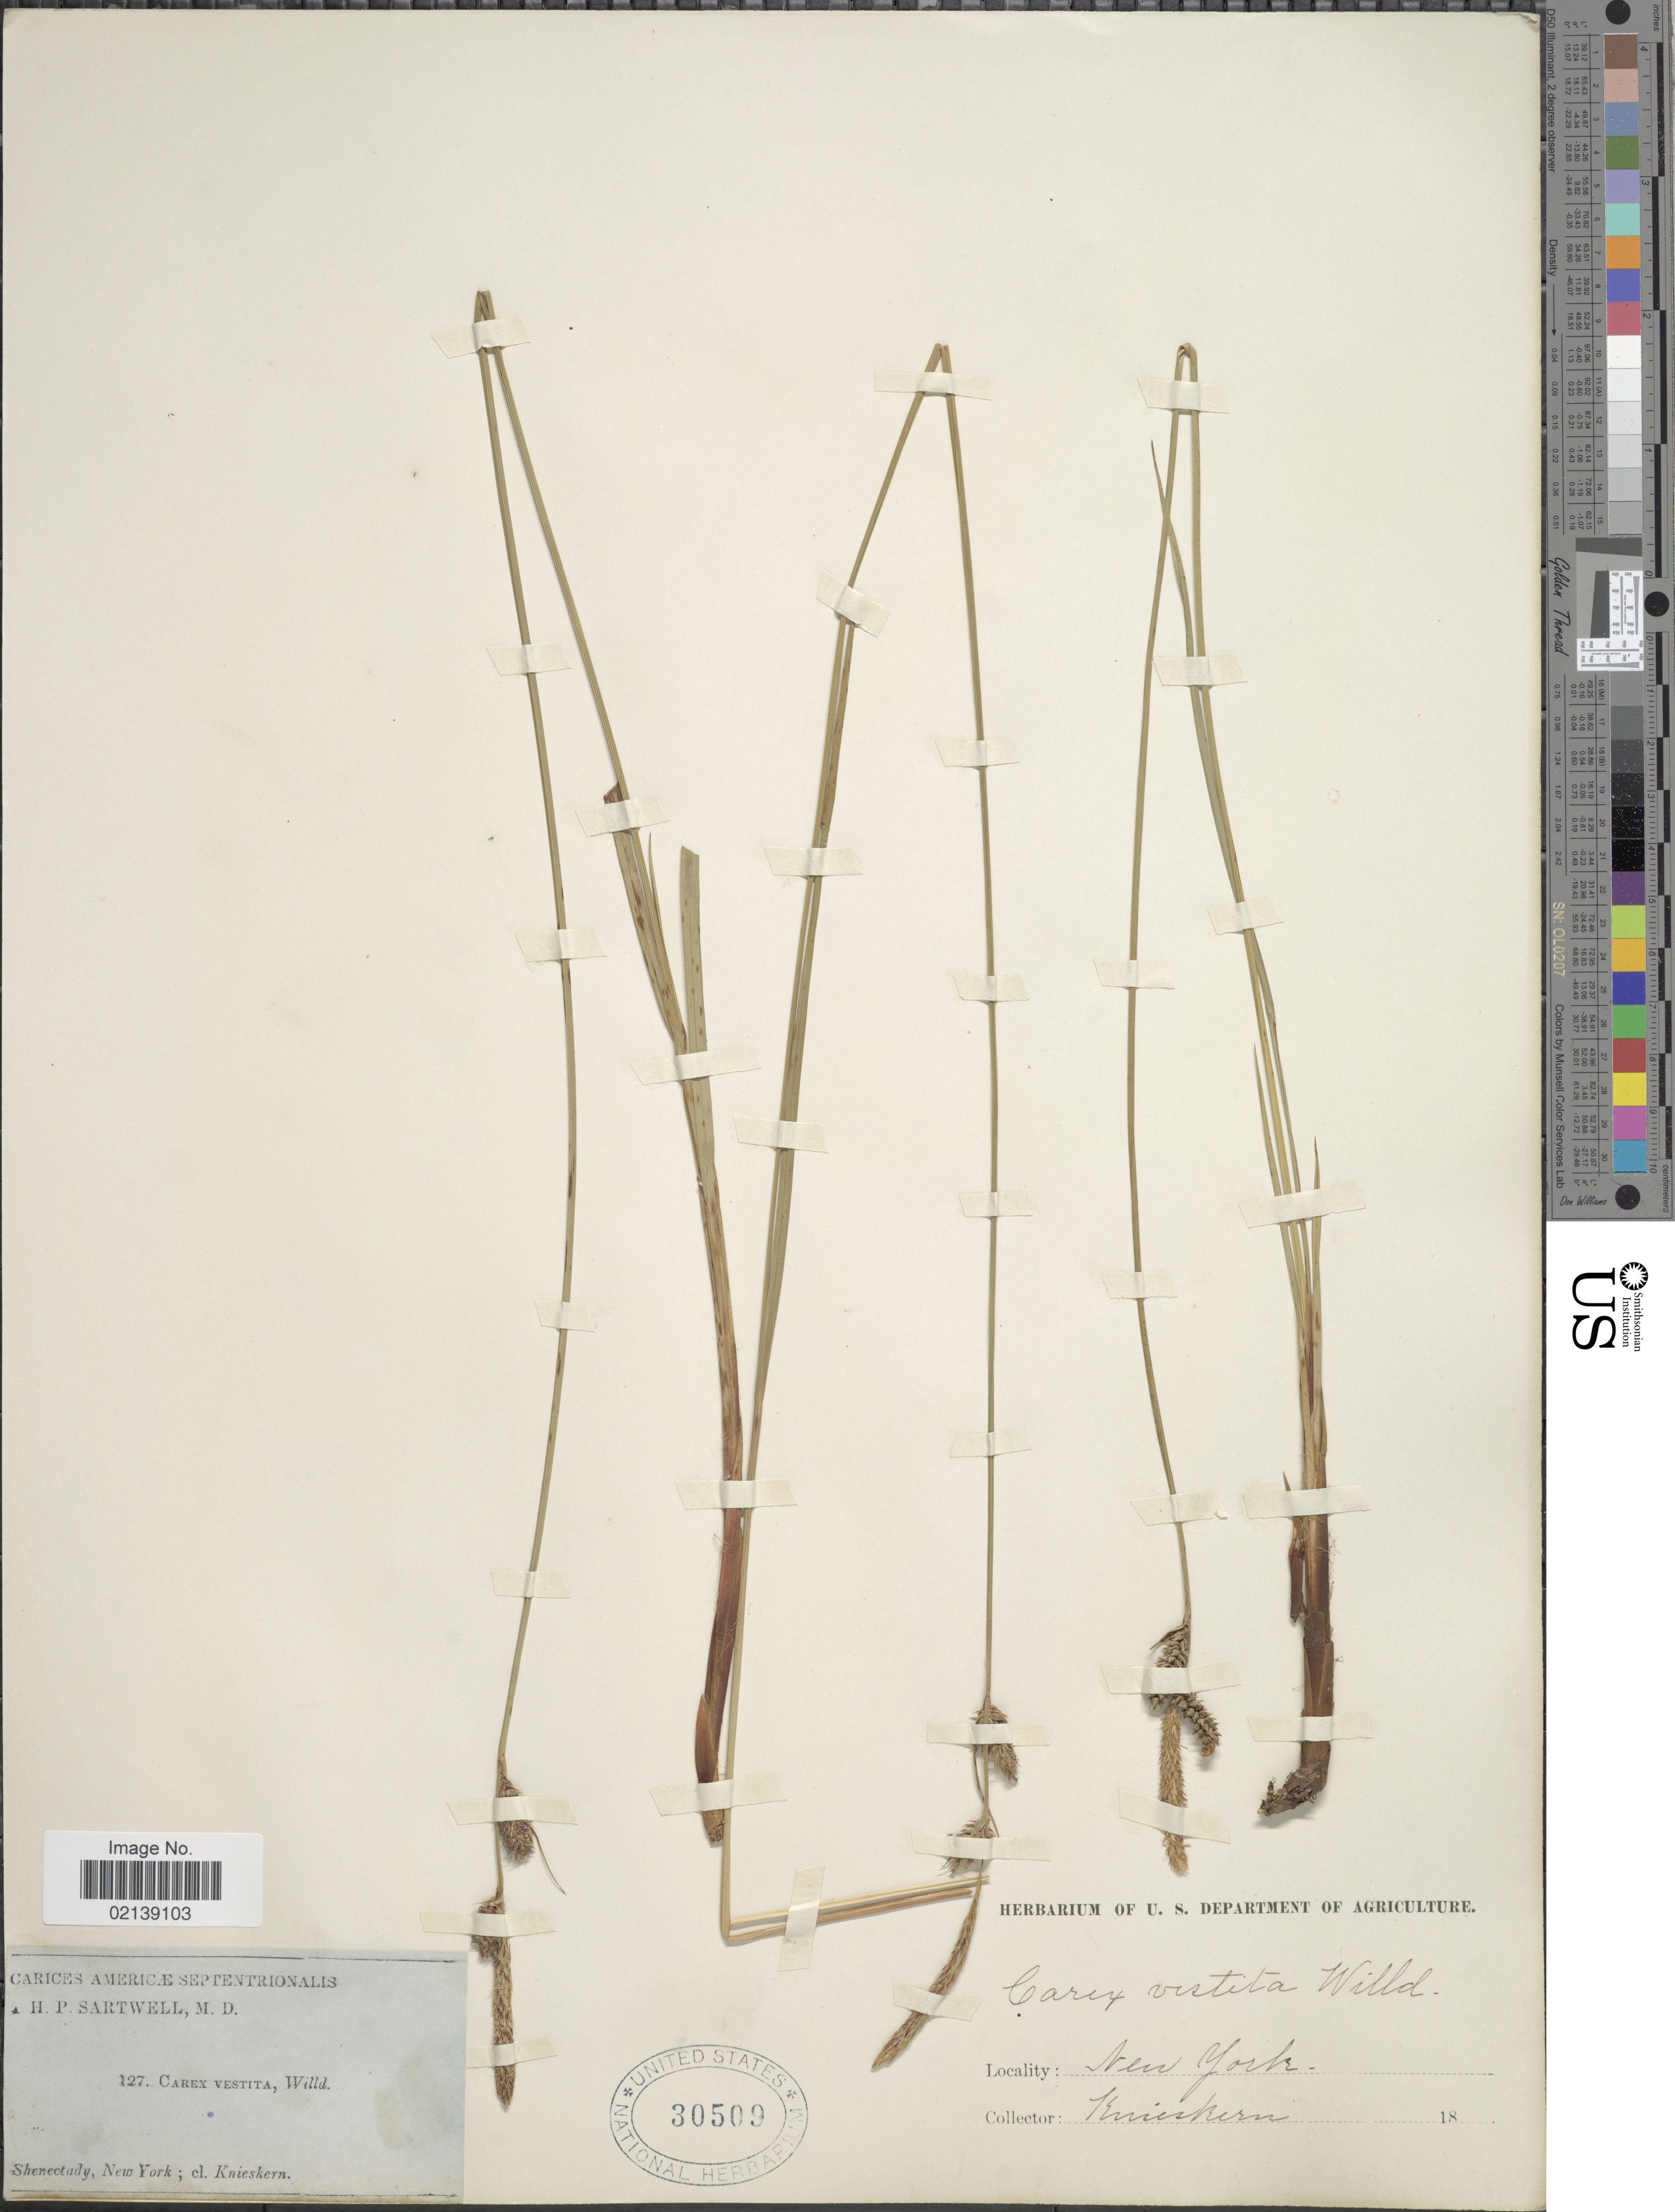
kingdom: Plantae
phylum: Tracheophyta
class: Liliopsida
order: Poales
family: Cyperaceae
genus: Carex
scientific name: Carex vestita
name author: Willd.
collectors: Knieskern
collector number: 127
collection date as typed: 18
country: United States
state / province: New York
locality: Schenectady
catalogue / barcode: US 30509